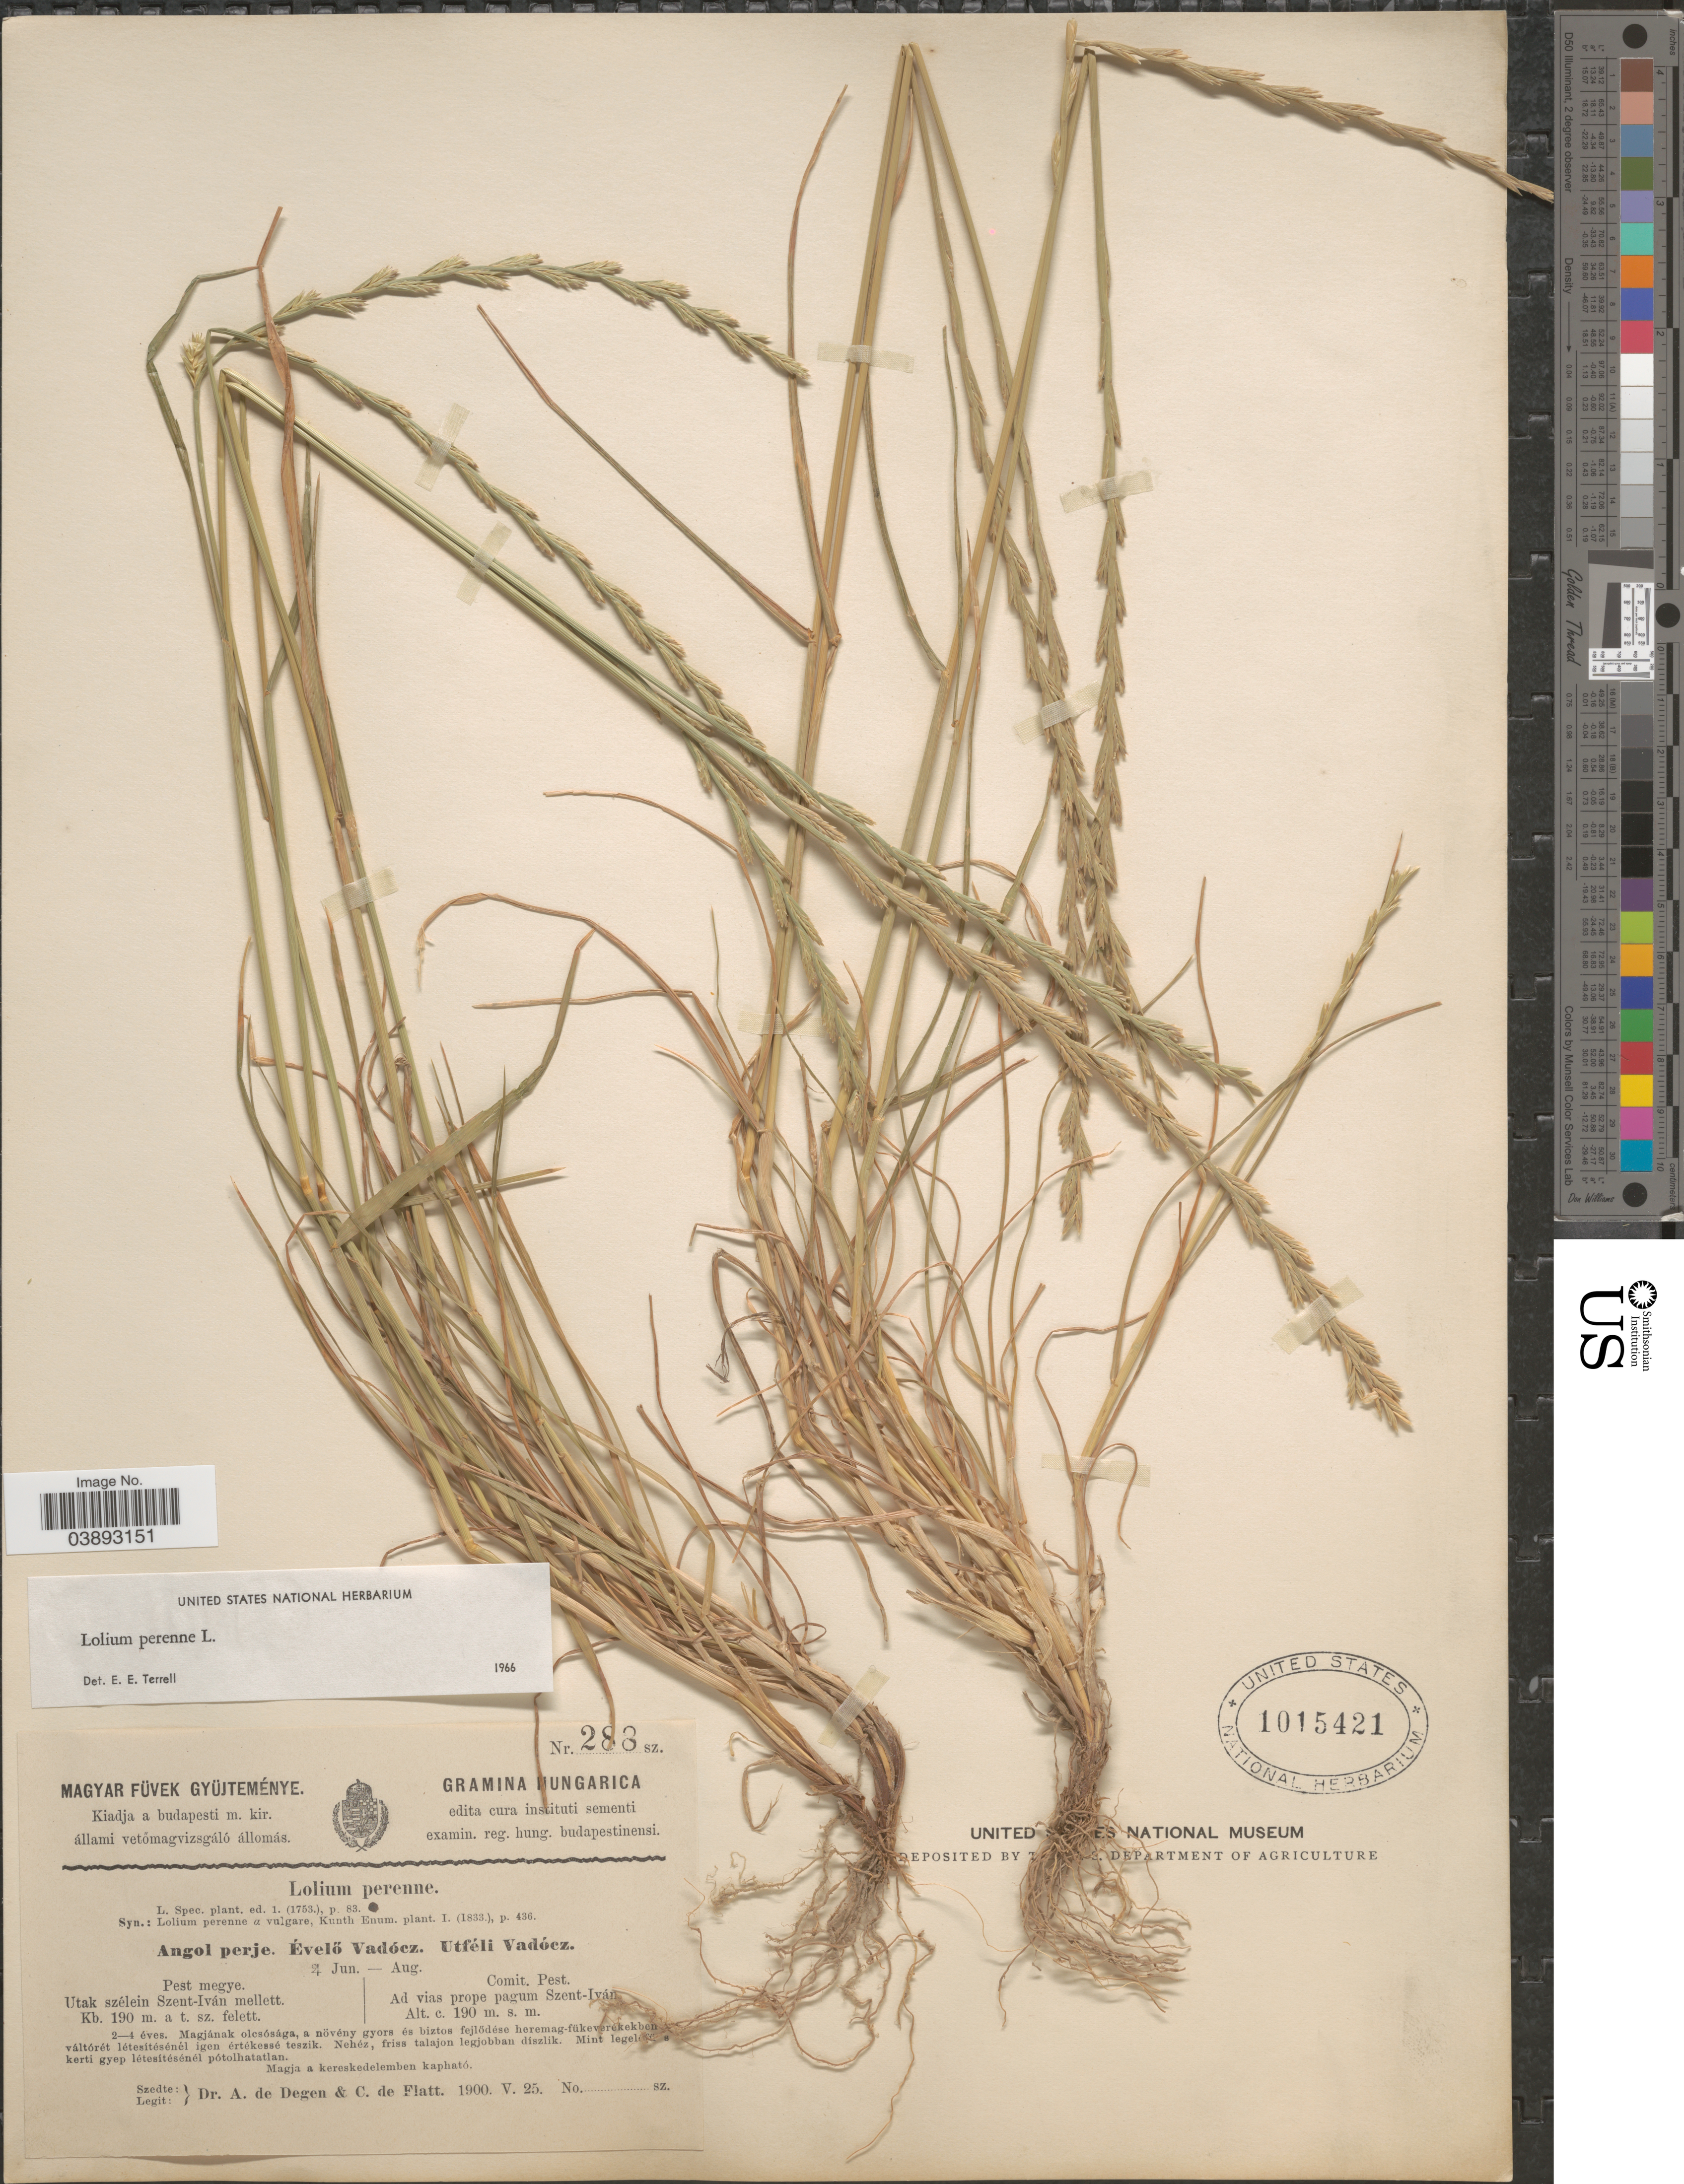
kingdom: Plantae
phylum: Tracheophyta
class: Liliopsida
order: Poales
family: Poaceae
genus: Lolium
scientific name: Lolium perenne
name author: L.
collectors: A. Degen & C. de Flatt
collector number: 288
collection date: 1900-05-25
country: Hungary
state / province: Pest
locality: Hungarica. Comit. Pest. Ad vias prope pagum Szent-Iván.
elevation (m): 190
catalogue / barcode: US 1015421